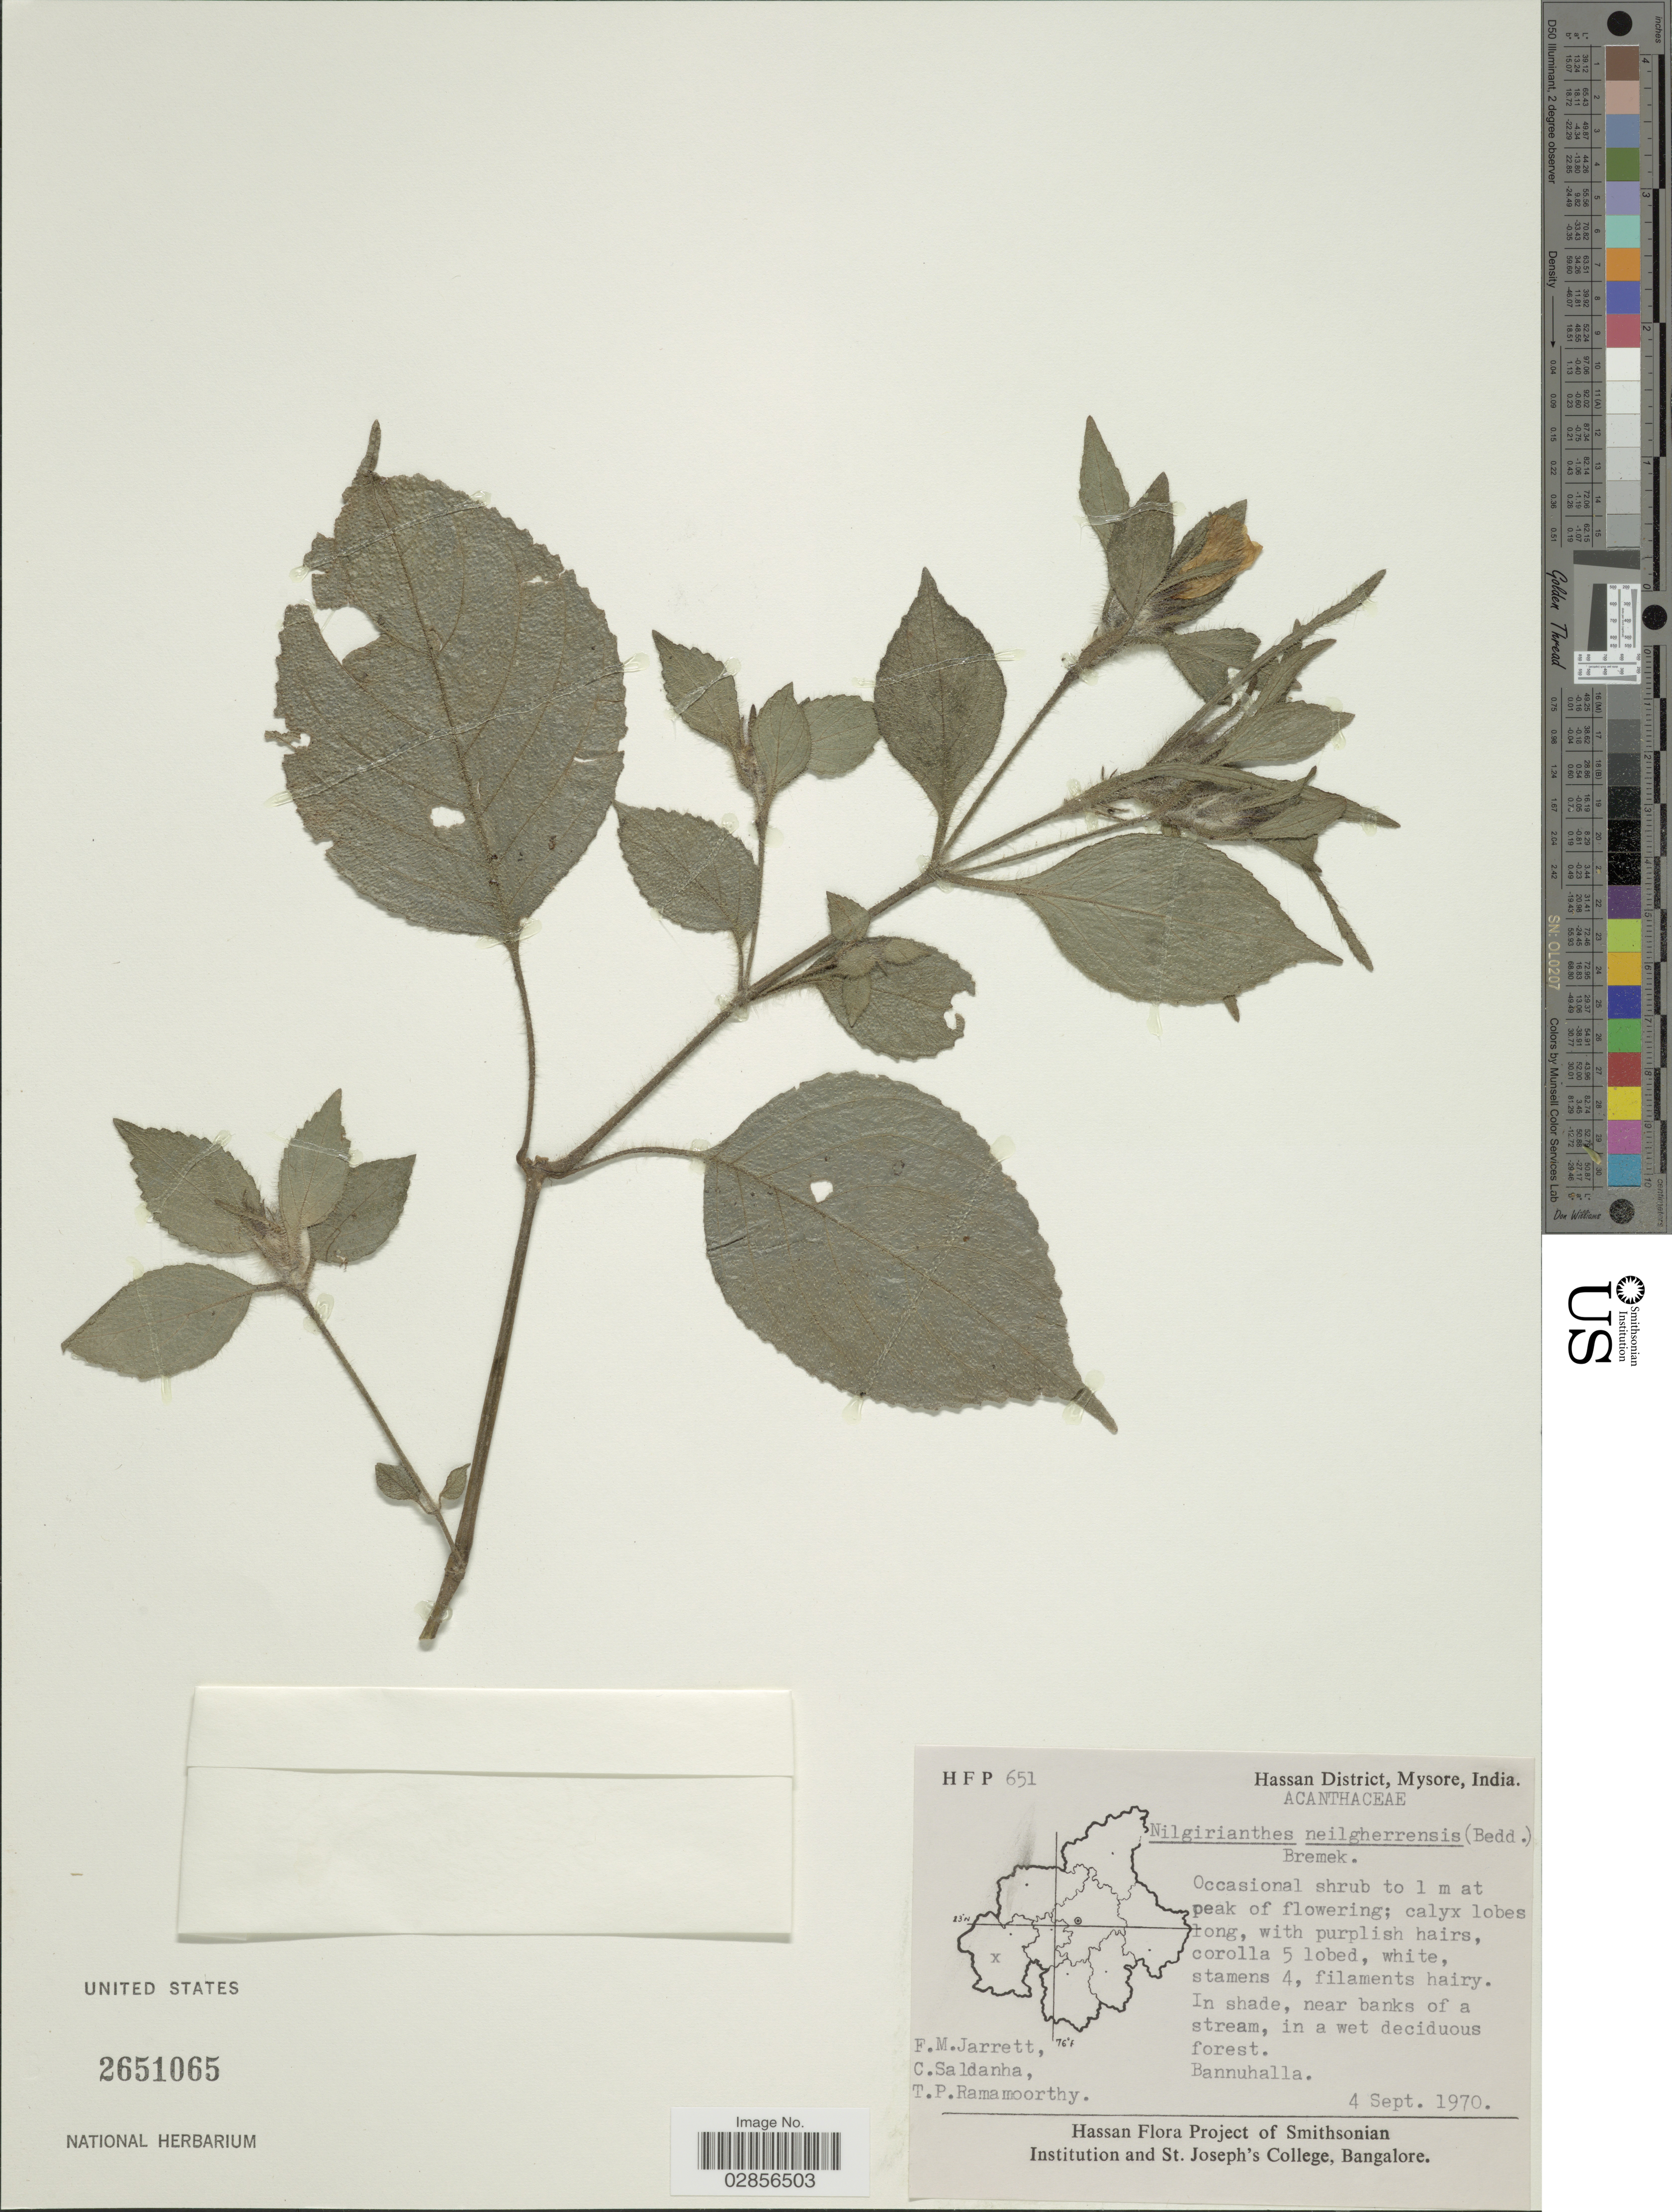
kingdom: Plantae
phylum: Tracheophyta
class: Magnoliopsida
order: Lamiales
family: Acanthaceae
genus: Strobilanthes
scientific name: Strobilanthes neilgherrensis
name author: Bedd.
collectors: F. M. Jarrett, C. Saldanha & T. P. Ramamoorthy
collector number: HFP651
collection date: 1970-09-04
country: India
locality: Hassan District, Mysore. Bannuhalla.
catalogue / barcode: US 2651065